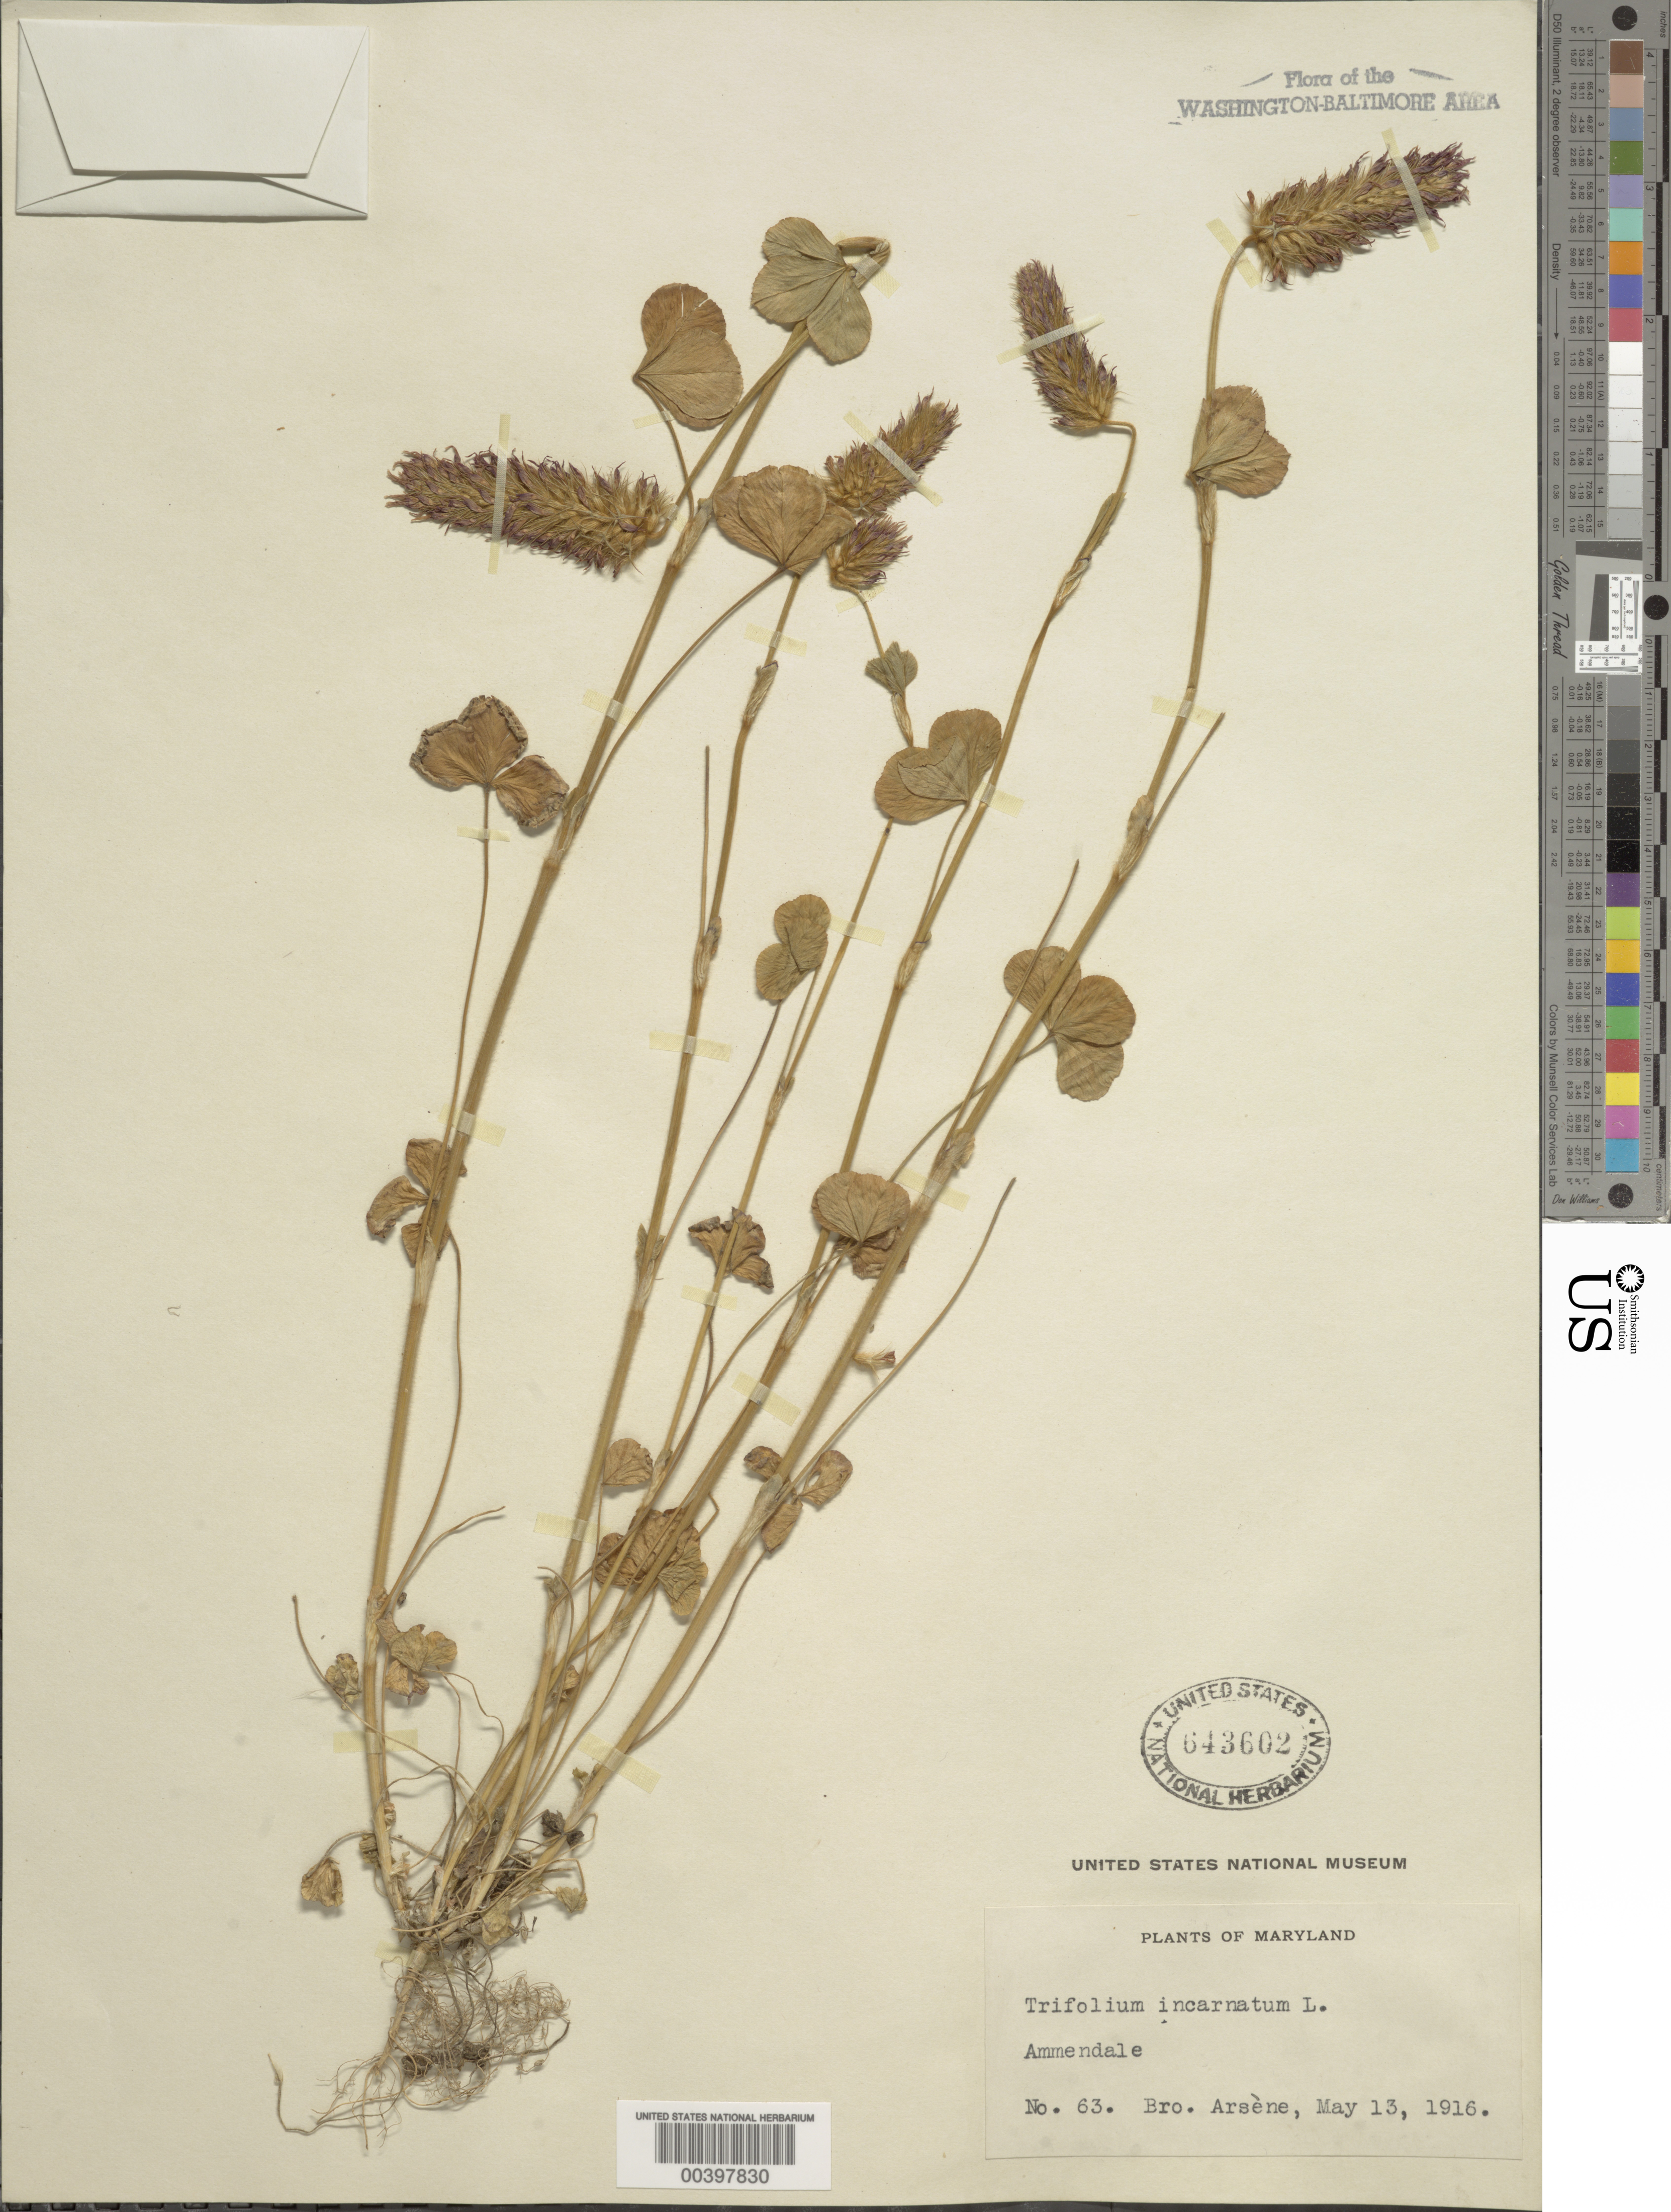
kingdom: Plantae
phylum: Tracheophyta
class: Magnoliopsida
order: Fabales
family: Fabaceae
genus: Trifolium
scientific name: Trifolium incarnatum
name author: L.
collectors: Bro. G. Arsène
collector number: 63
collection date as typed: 13 May 1916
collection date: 1916-05-13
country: United States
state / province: Maryland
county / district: Prince George's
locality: Ammendale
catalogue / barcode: US 643602